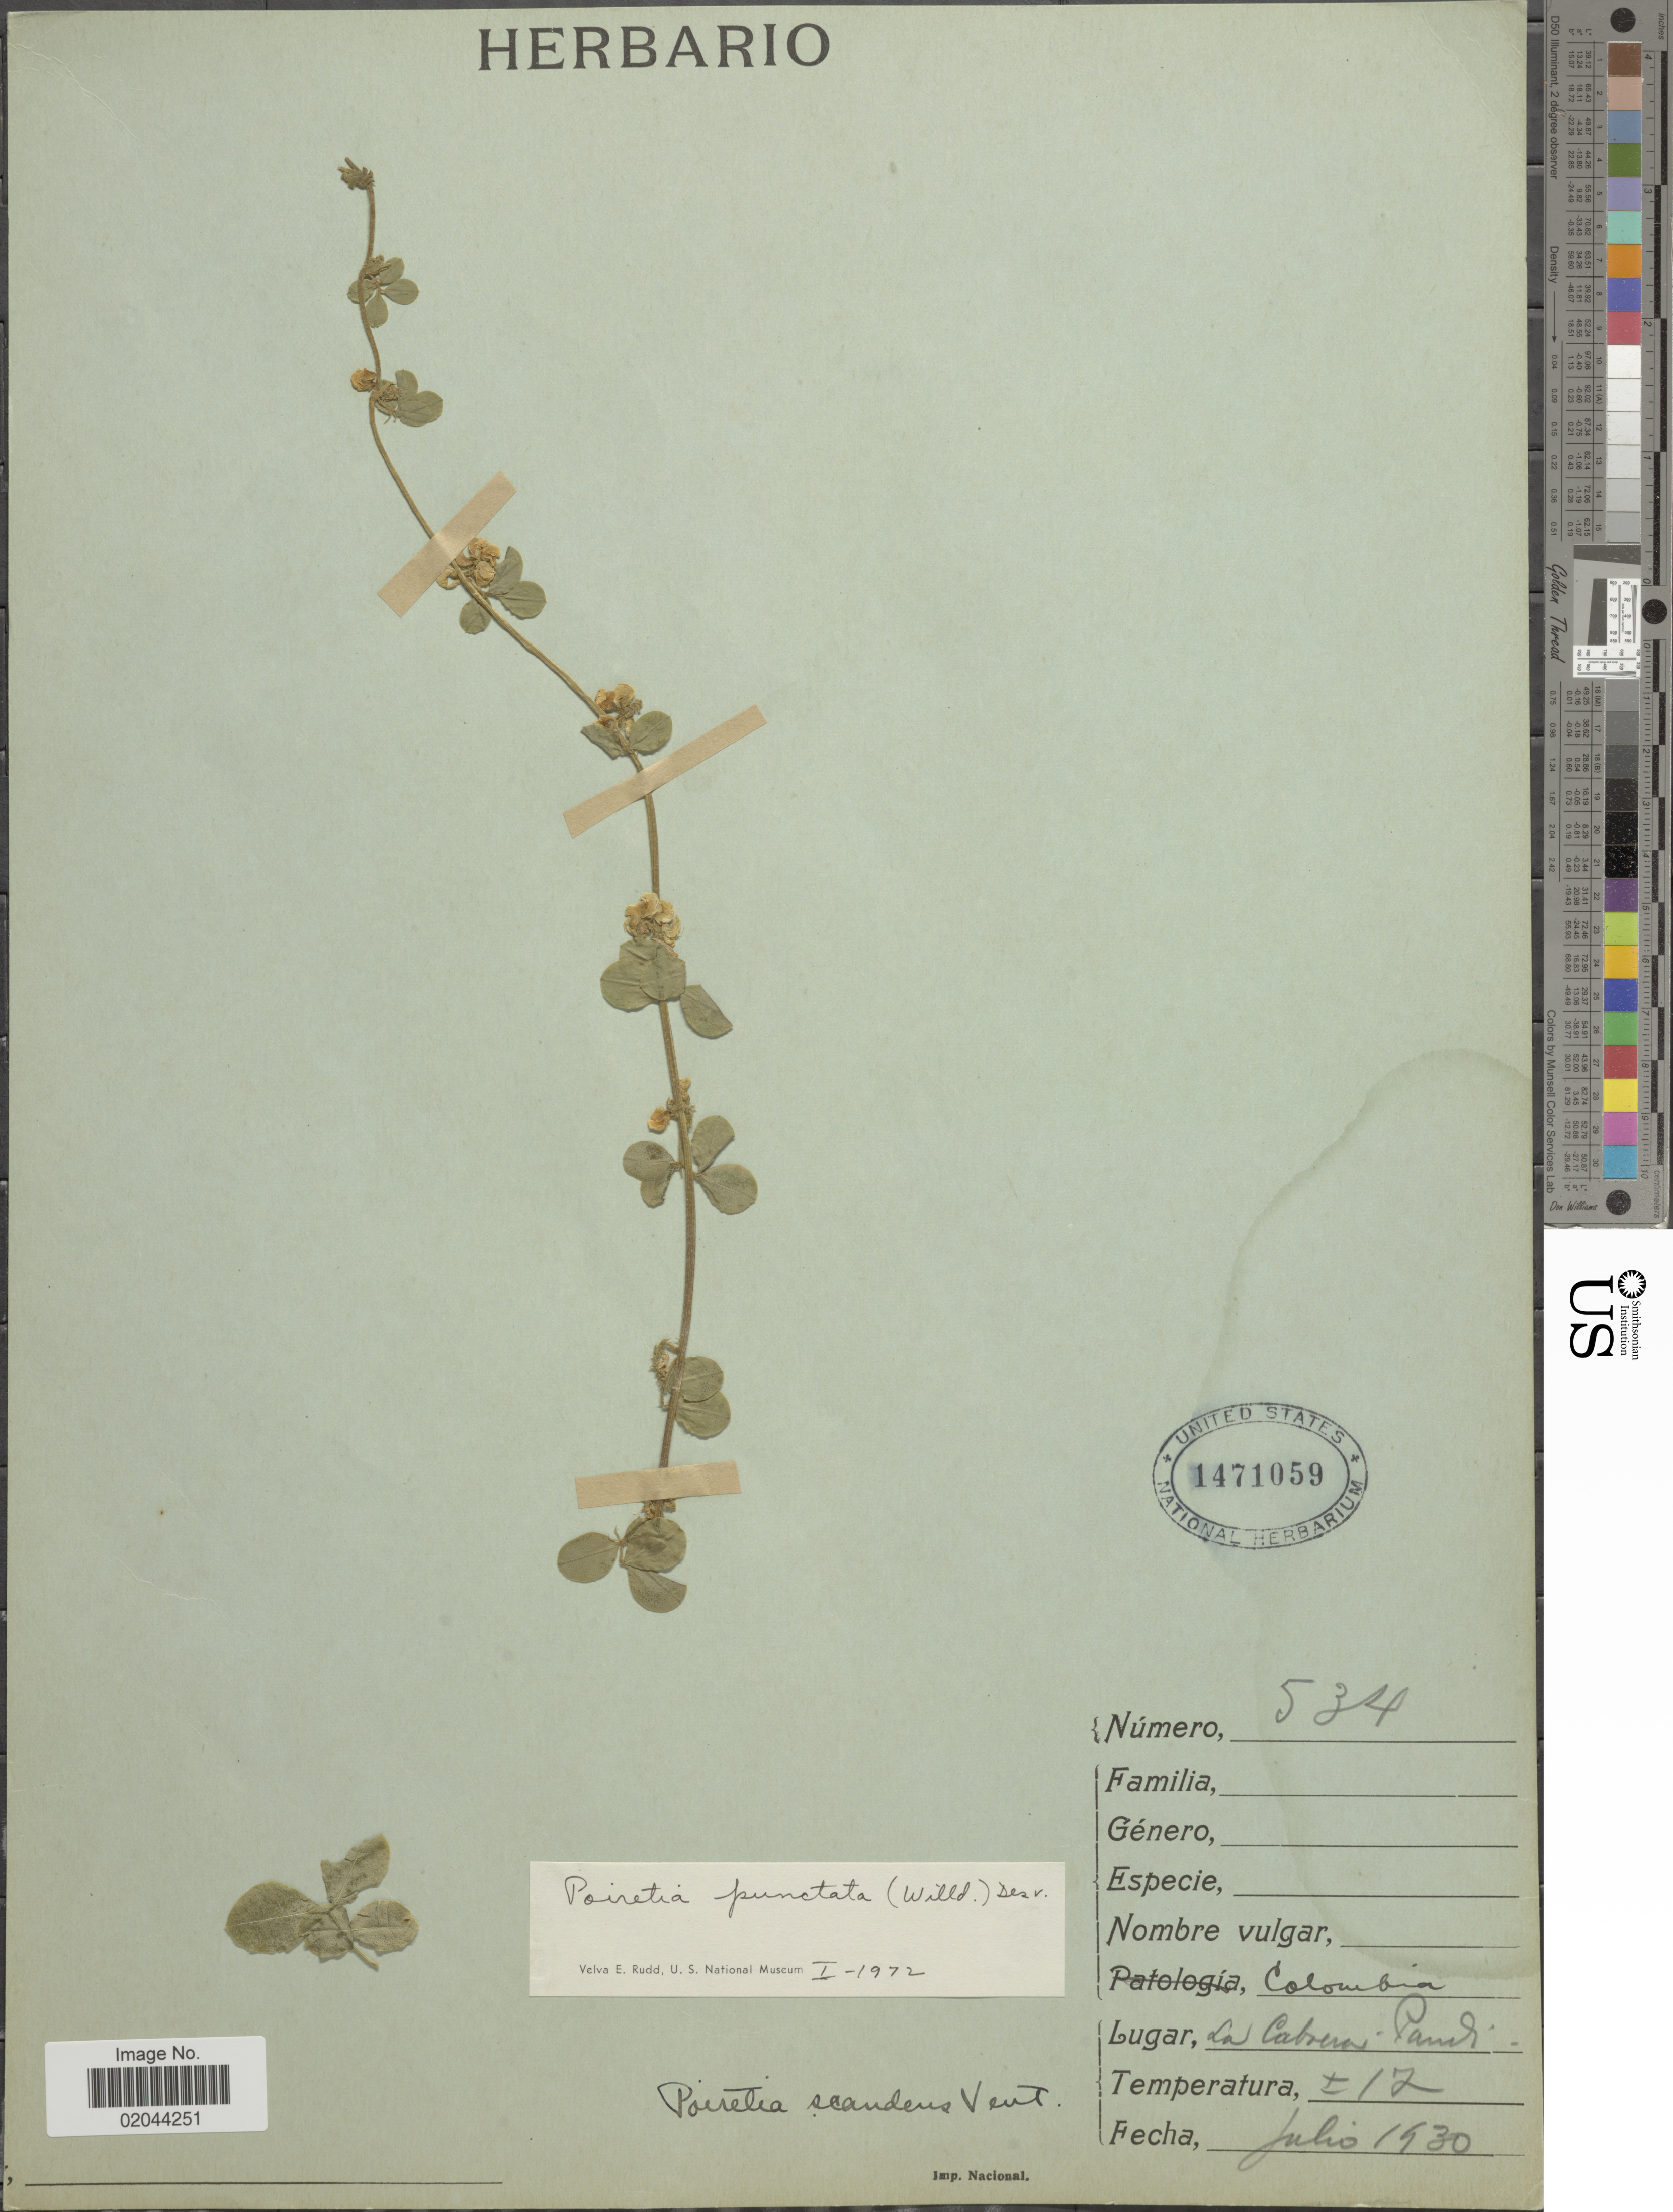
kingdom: Plantae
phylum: Tracheophyta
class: Magnoliopsida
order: Fabales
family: Fabaceae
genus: Poiretia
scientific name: Poiretia punctata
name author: (Willd.) Desv.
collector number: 534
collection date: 1930-07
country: Colombia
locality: La Cabrera - Pandi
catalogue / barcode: US 1471059